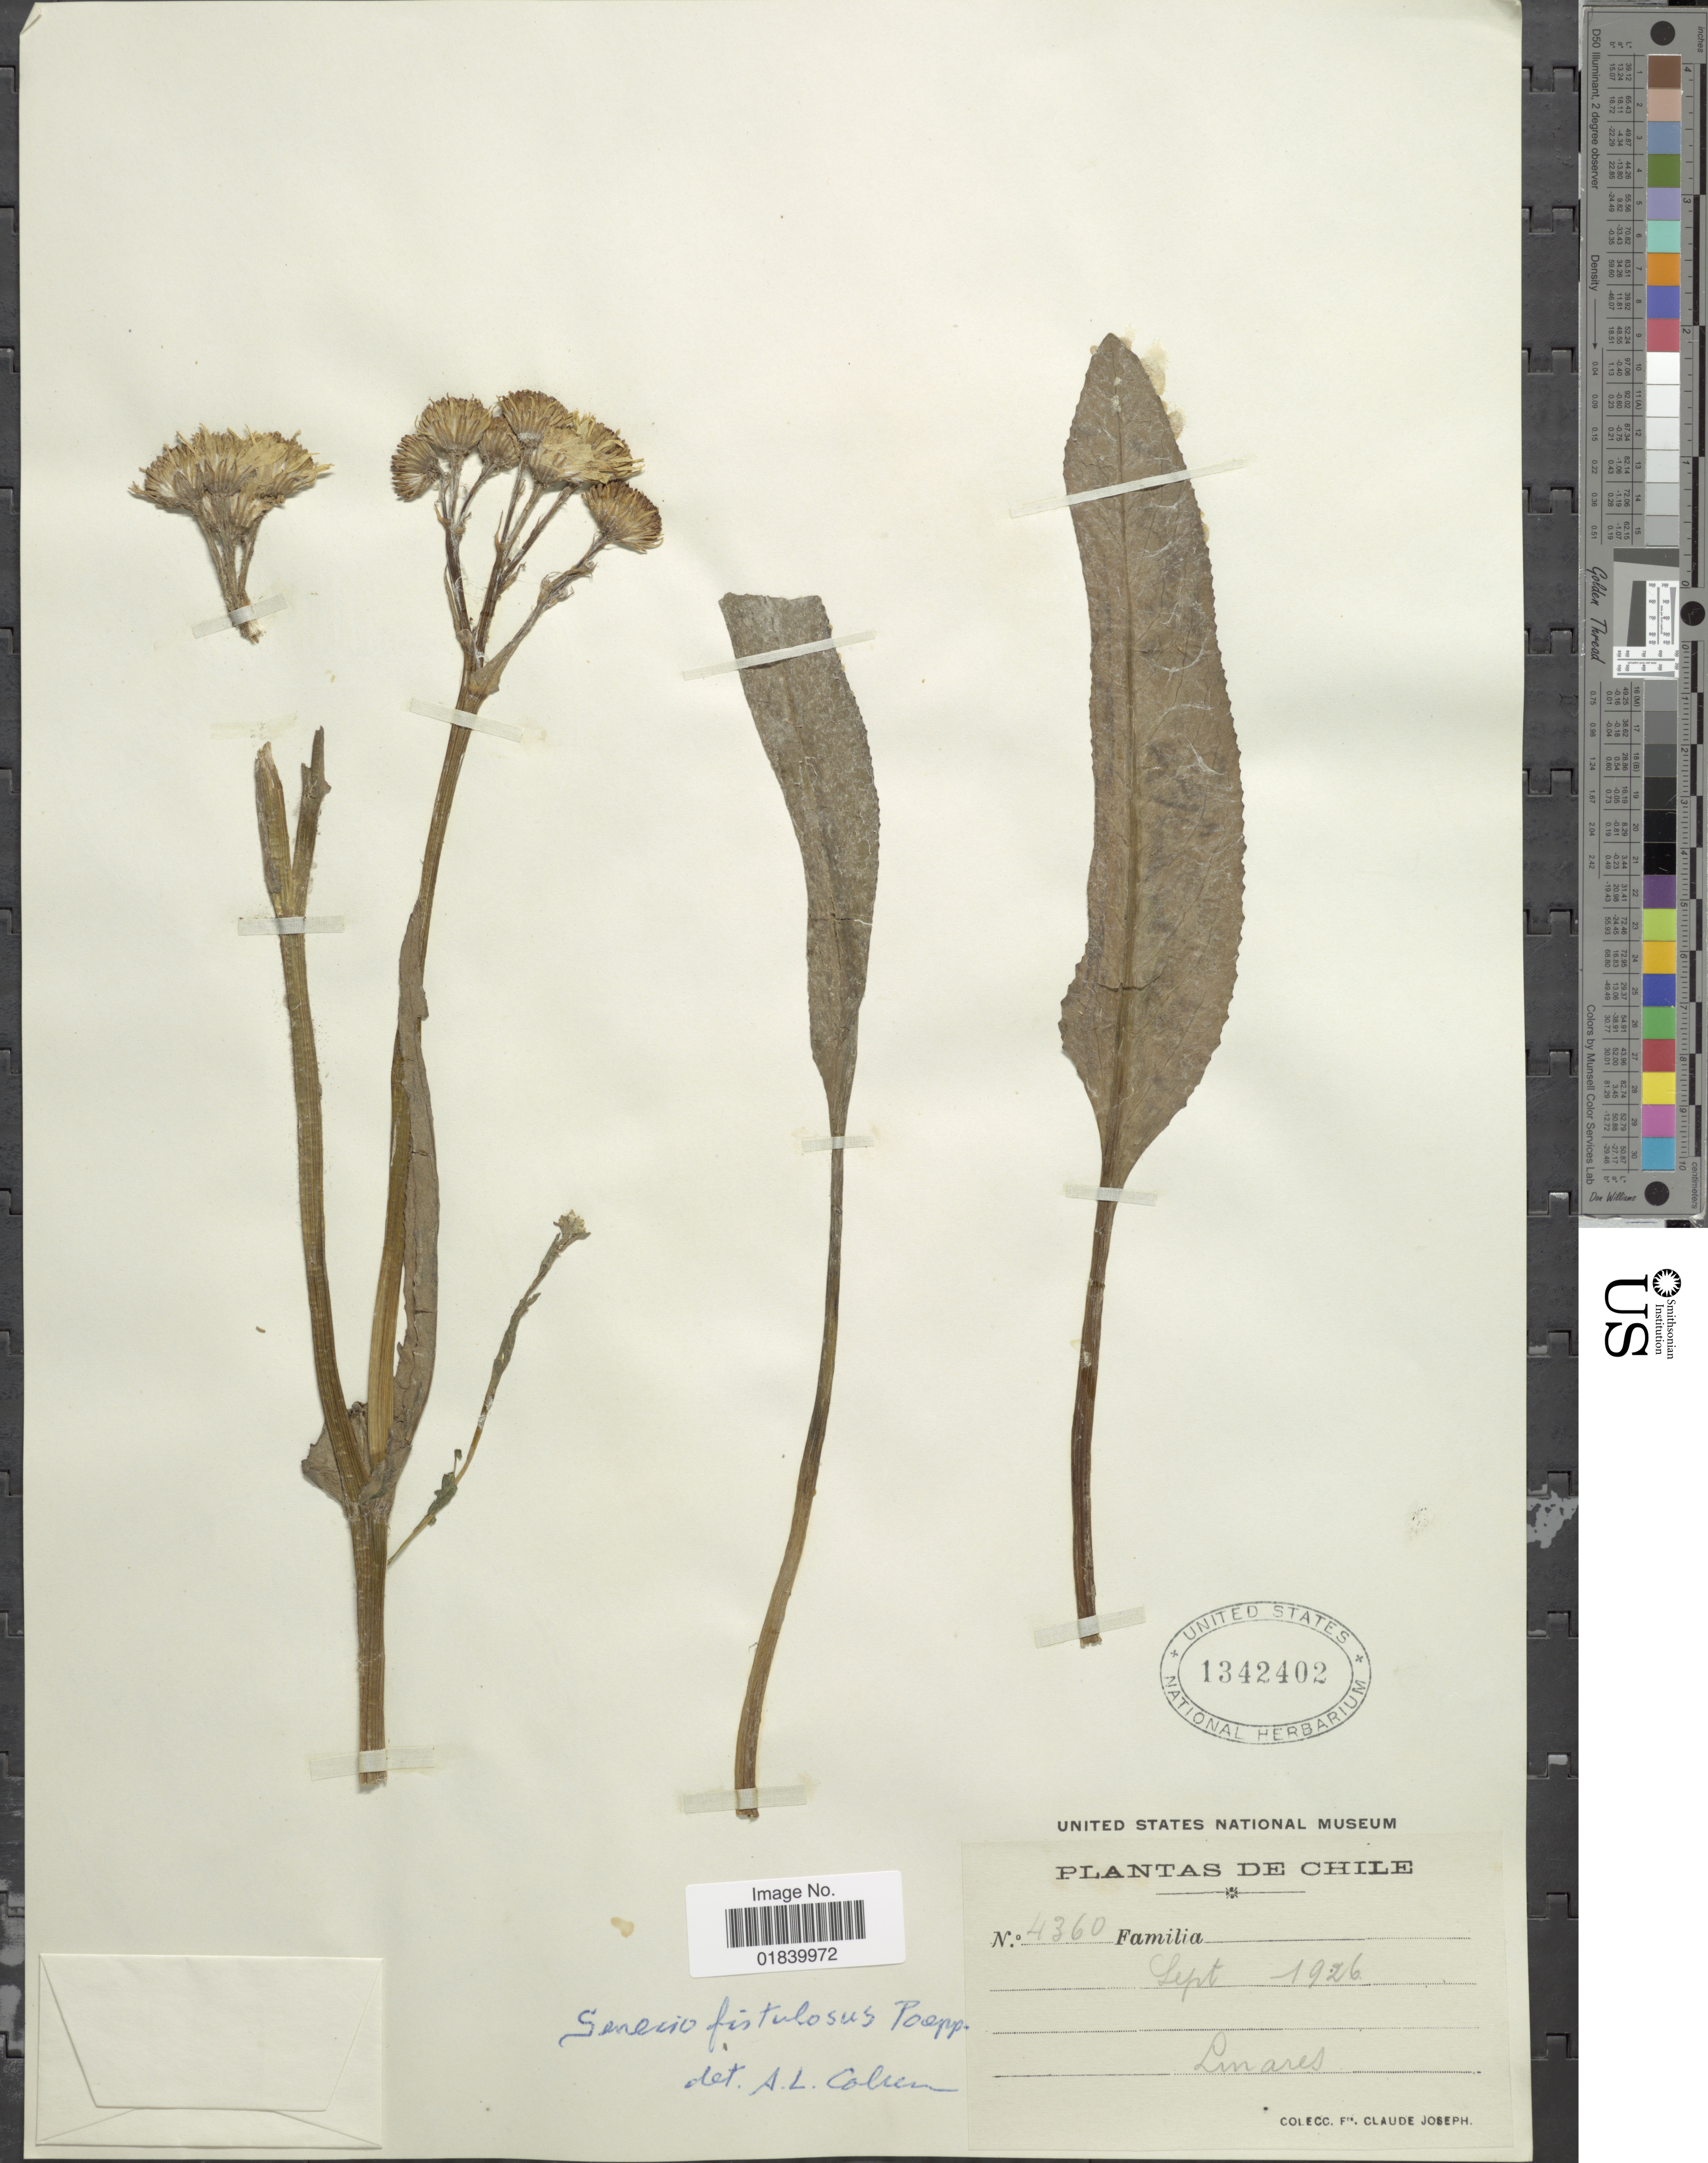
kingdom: Plantae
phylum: Tracheophyta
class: Magnoliopsida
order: Asterales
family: Asteraceae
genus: Senecio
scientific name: Senecio fistulosus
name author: Poepp. ex Less.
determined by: Salomon, Luciana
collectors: Bro. Claude-Joseph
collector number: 4360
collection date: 1926-09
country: Chile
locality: Linares.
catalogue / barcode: US 1342402